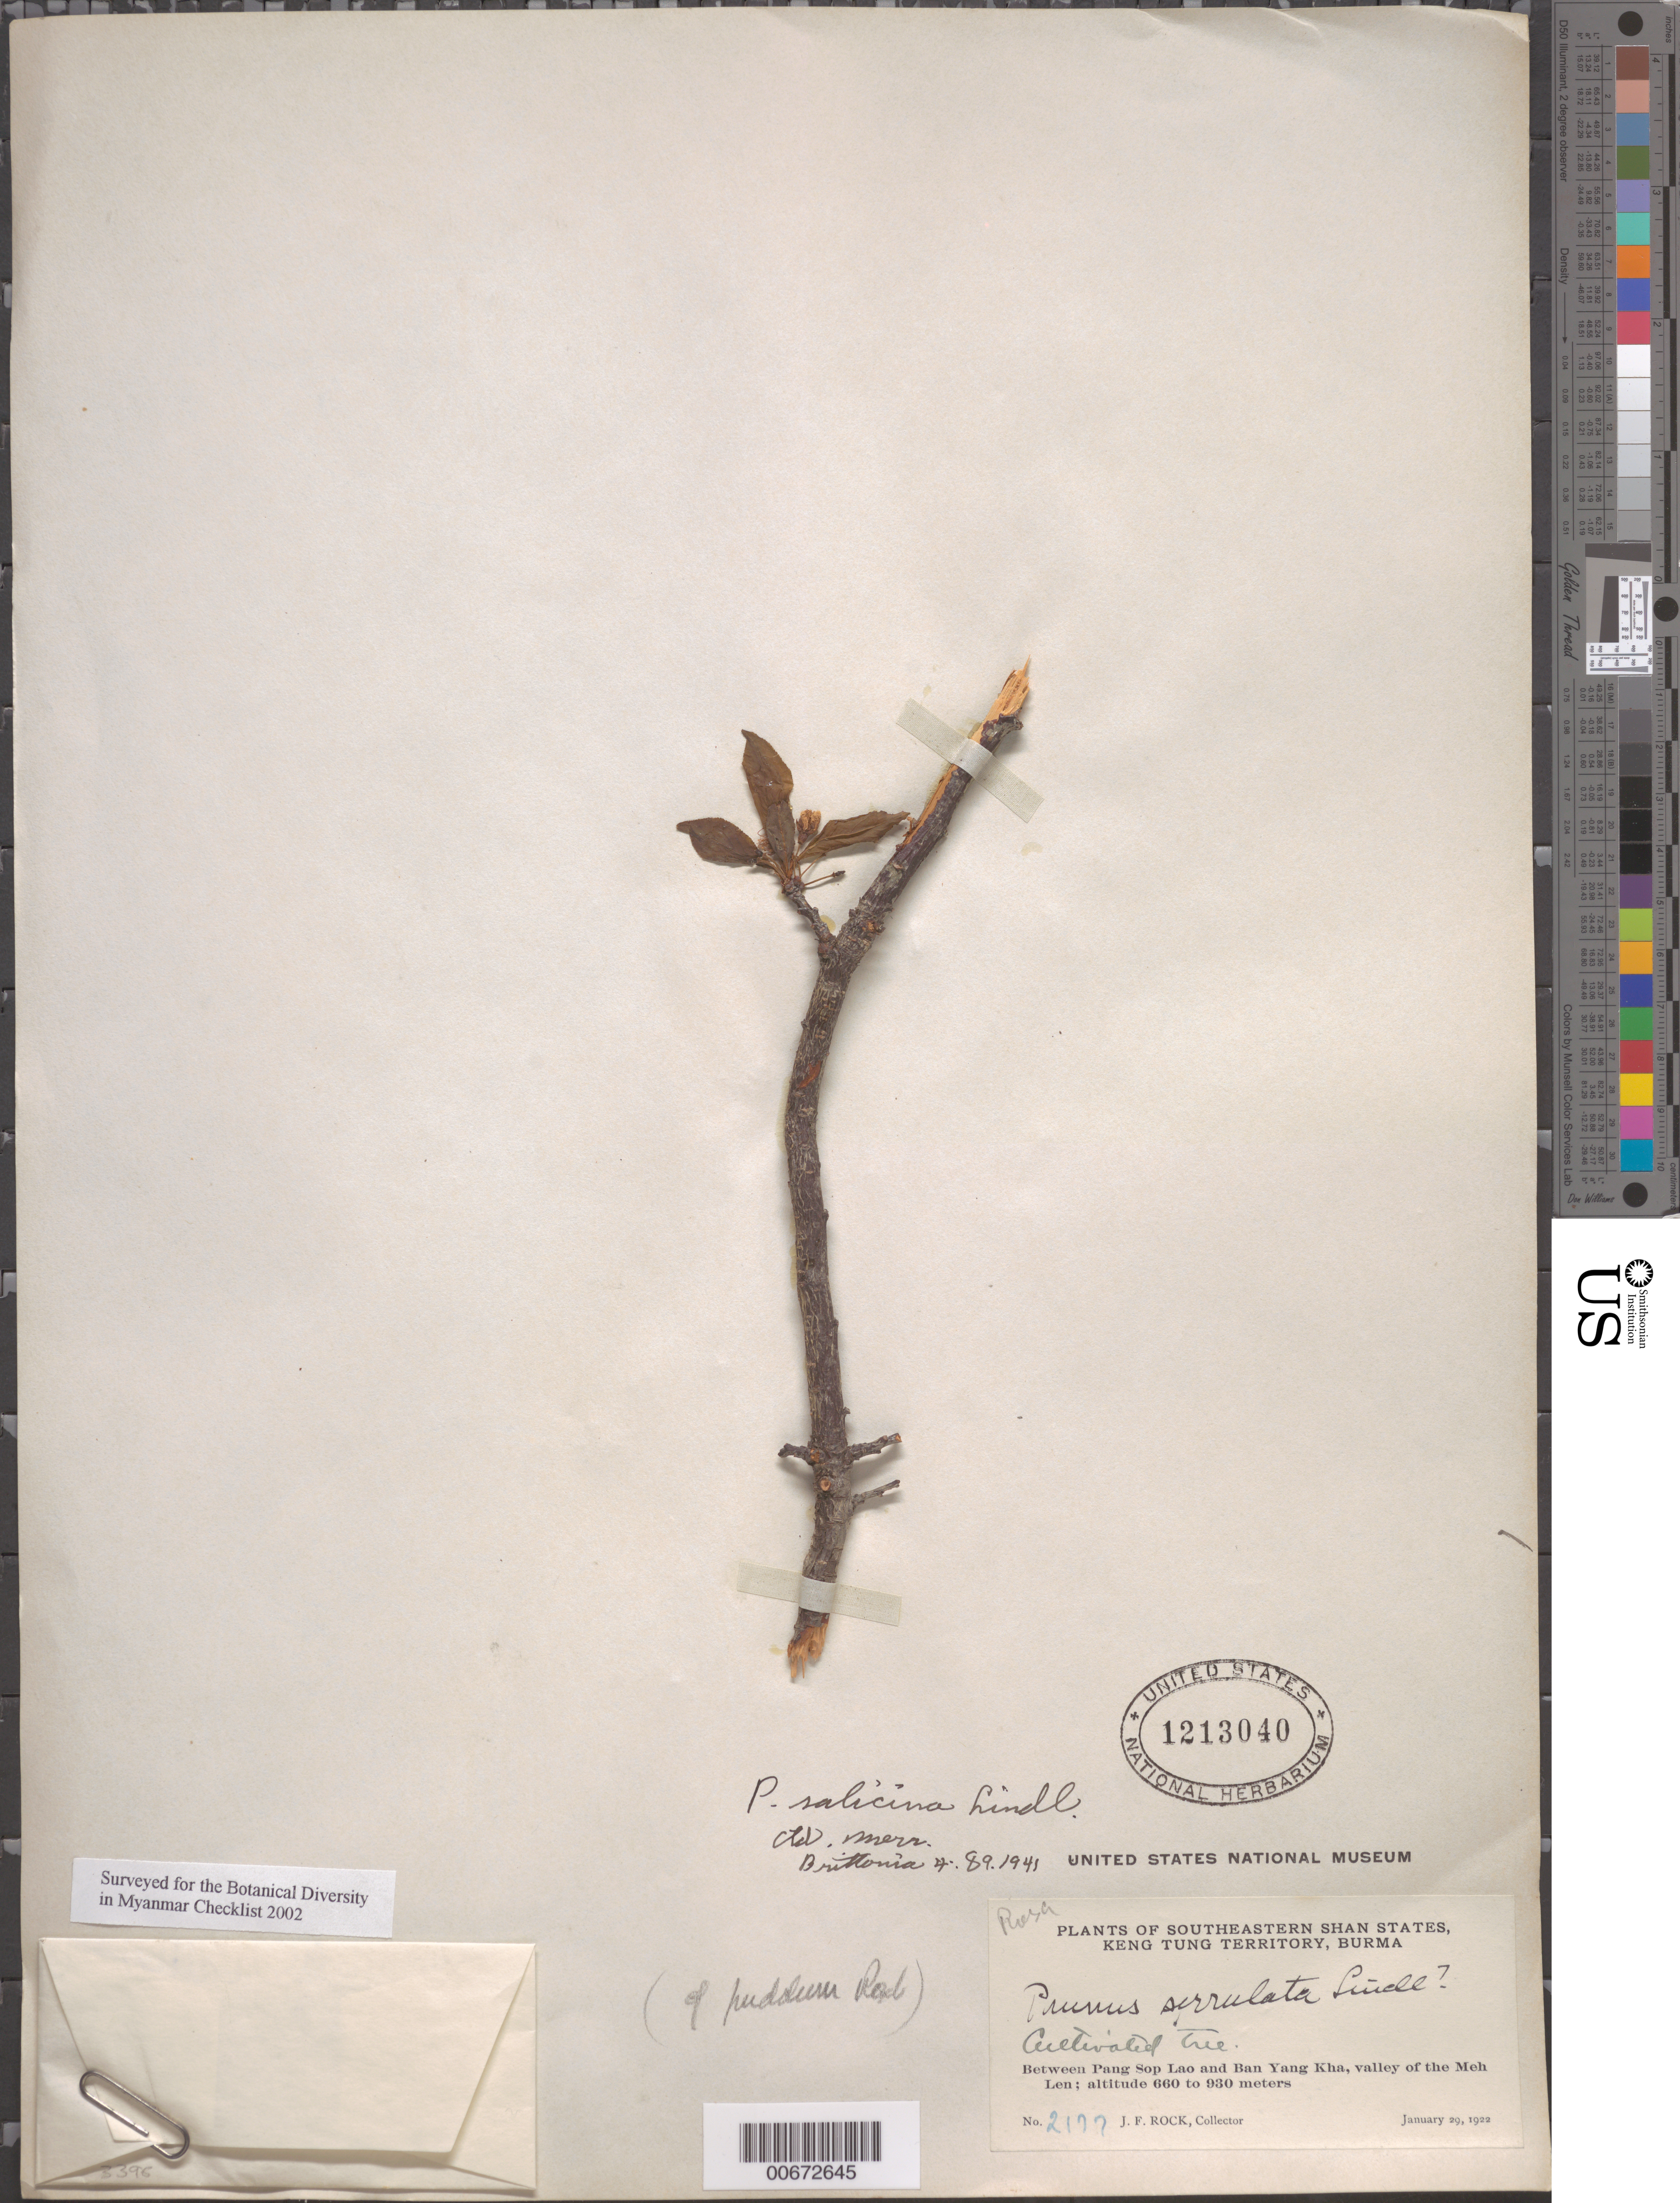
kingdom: Plantae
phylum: Tracheophyta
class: Magnoliopsida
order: Rosales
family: Rosaceae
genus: Prunus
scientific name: Prunus salicina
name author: Lindl.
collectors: J. F. Rock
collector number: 2177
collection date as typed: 29 Jan 1922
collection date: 1922-01-29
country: Myanmar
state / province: Shan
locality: Keng Tung Territory, between Pang Sop Lao and Ban Yang Kha, valley of the Meh Len.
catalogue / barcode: US 1213040